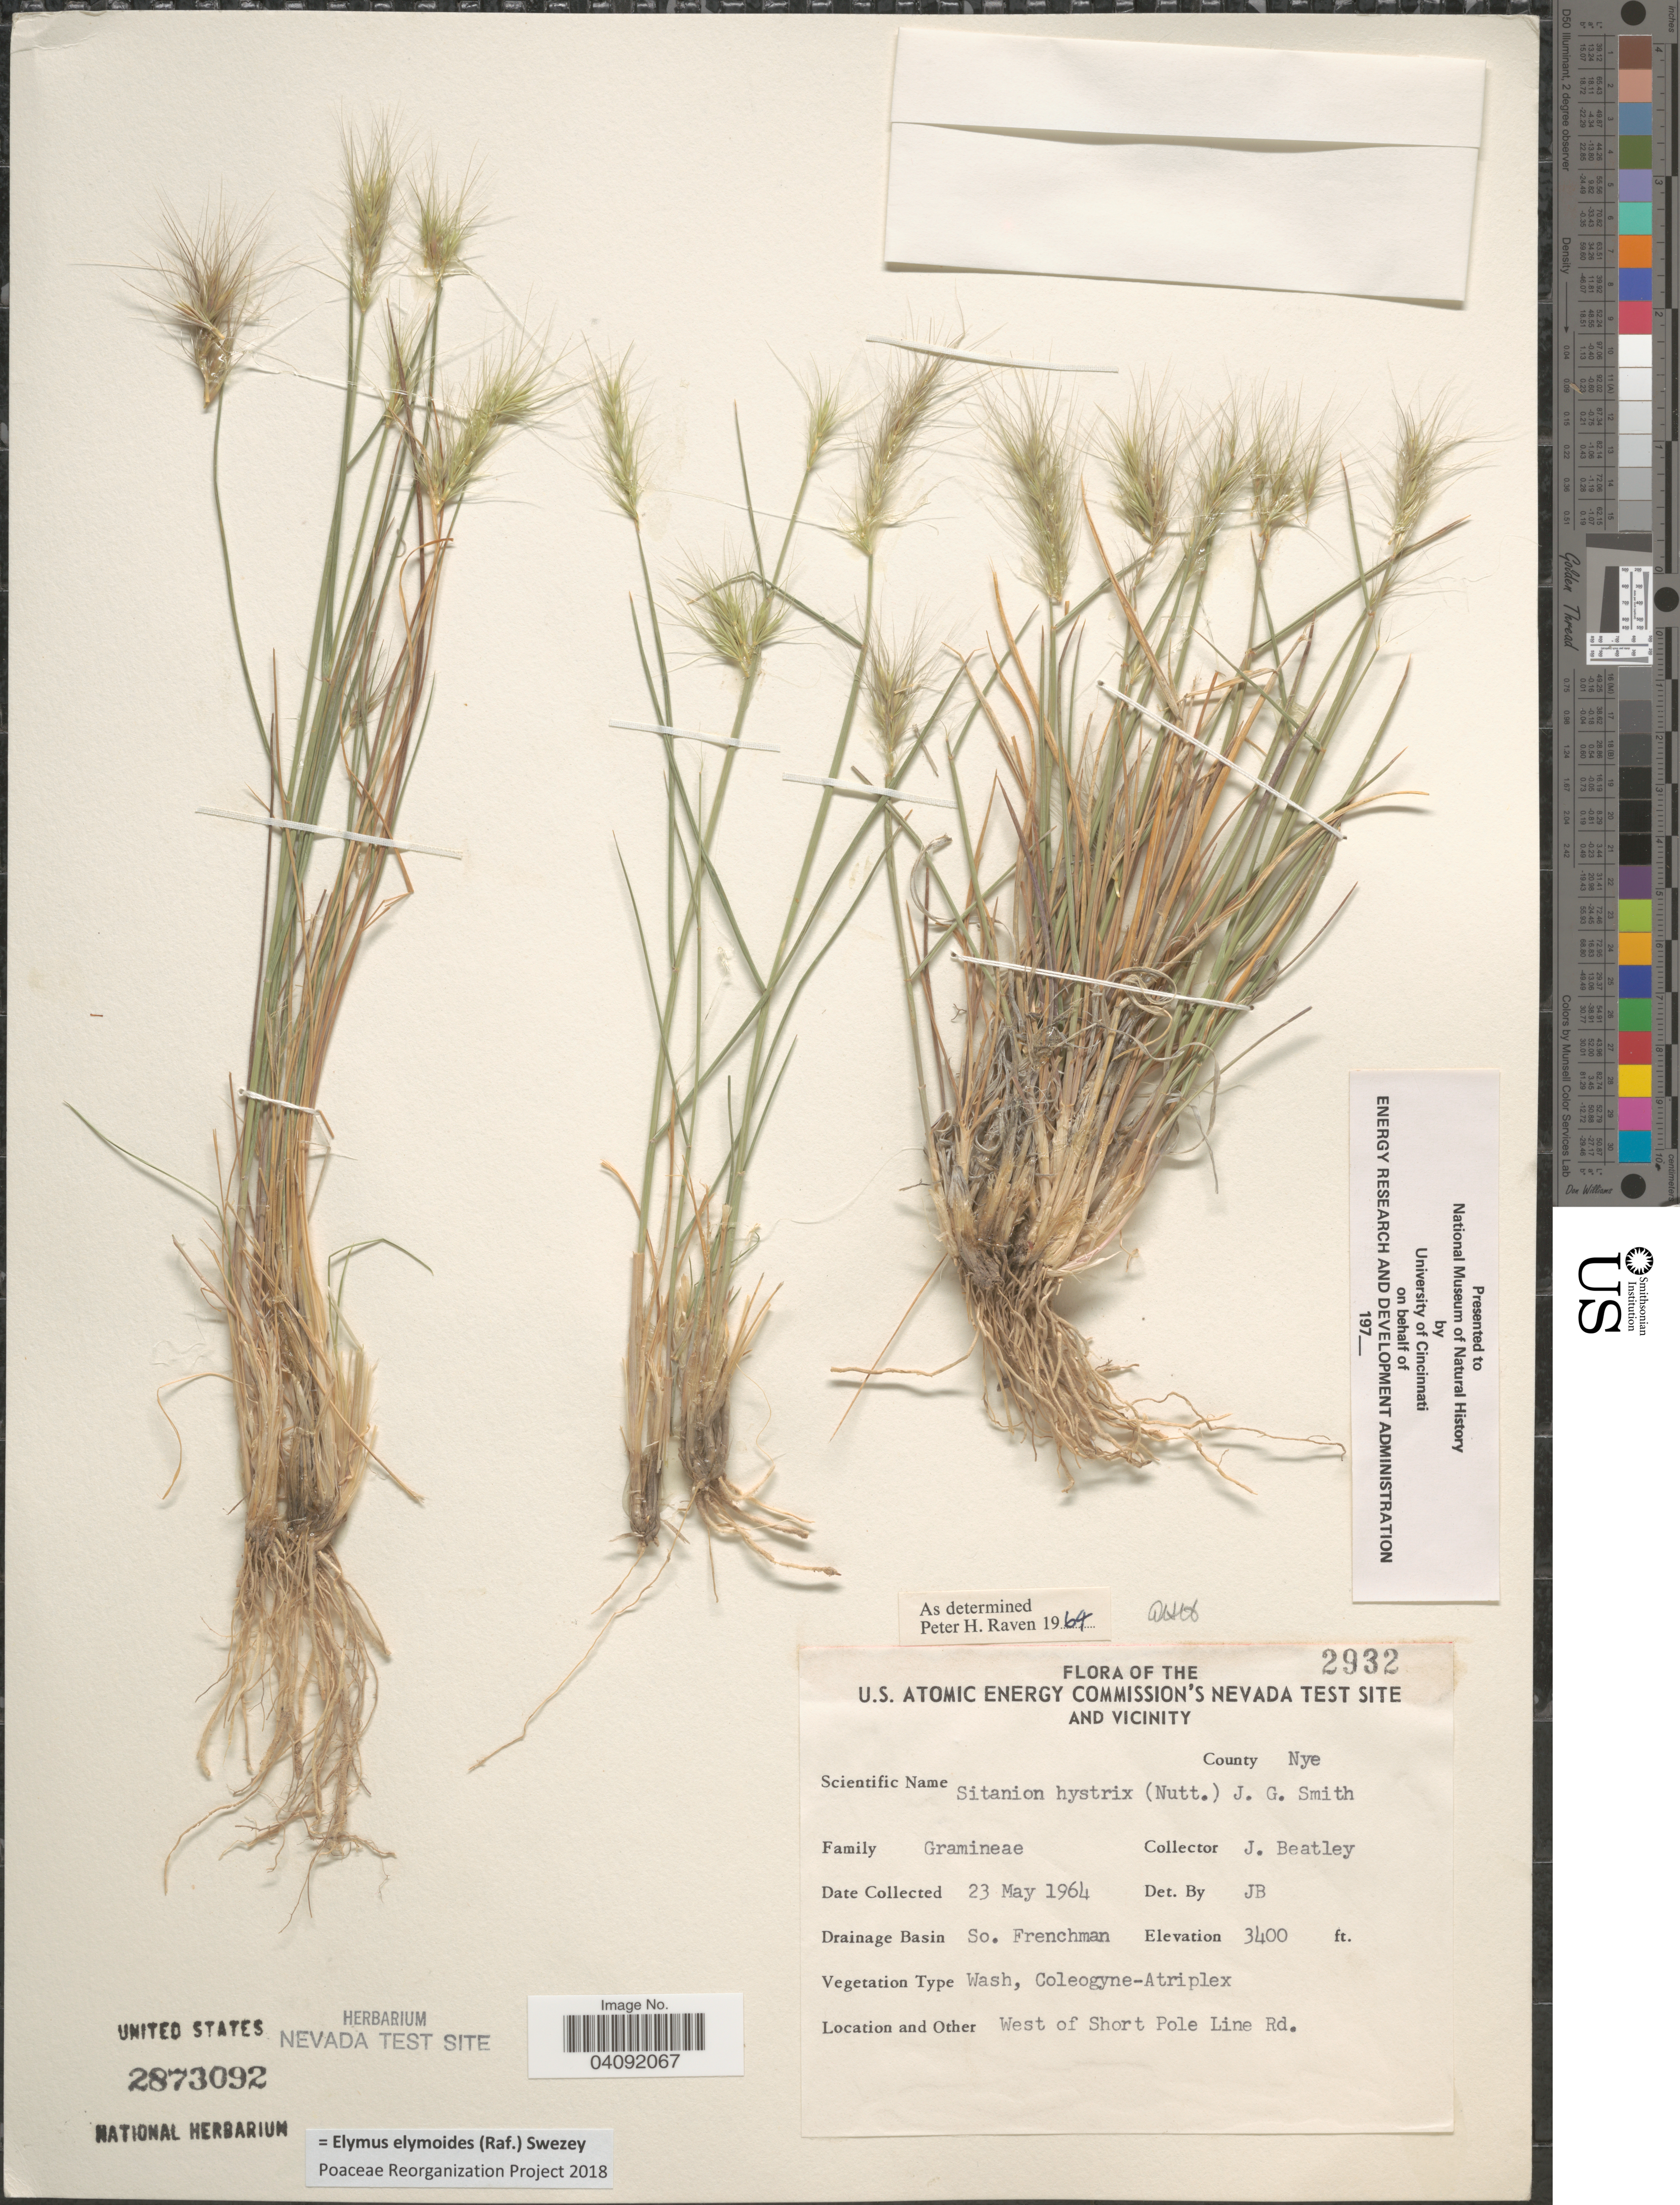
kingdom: Plantae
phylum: Tracheophyta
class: Liliopsida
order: Poales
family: Poaceae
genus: Elymus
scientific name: Elymus elymoides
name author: (Raf.) Swezey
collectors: J. C. Beatley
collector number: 2932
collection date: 1964-05-23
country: United States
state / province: Nevada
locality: The U.S. Atomic Energy Commission's Nevada Test Site and Vicinity. County Nye. Drainage Basin So. Frenchman. West of Short Pole Line Rd.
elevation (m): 1036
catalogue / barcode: US 2873092